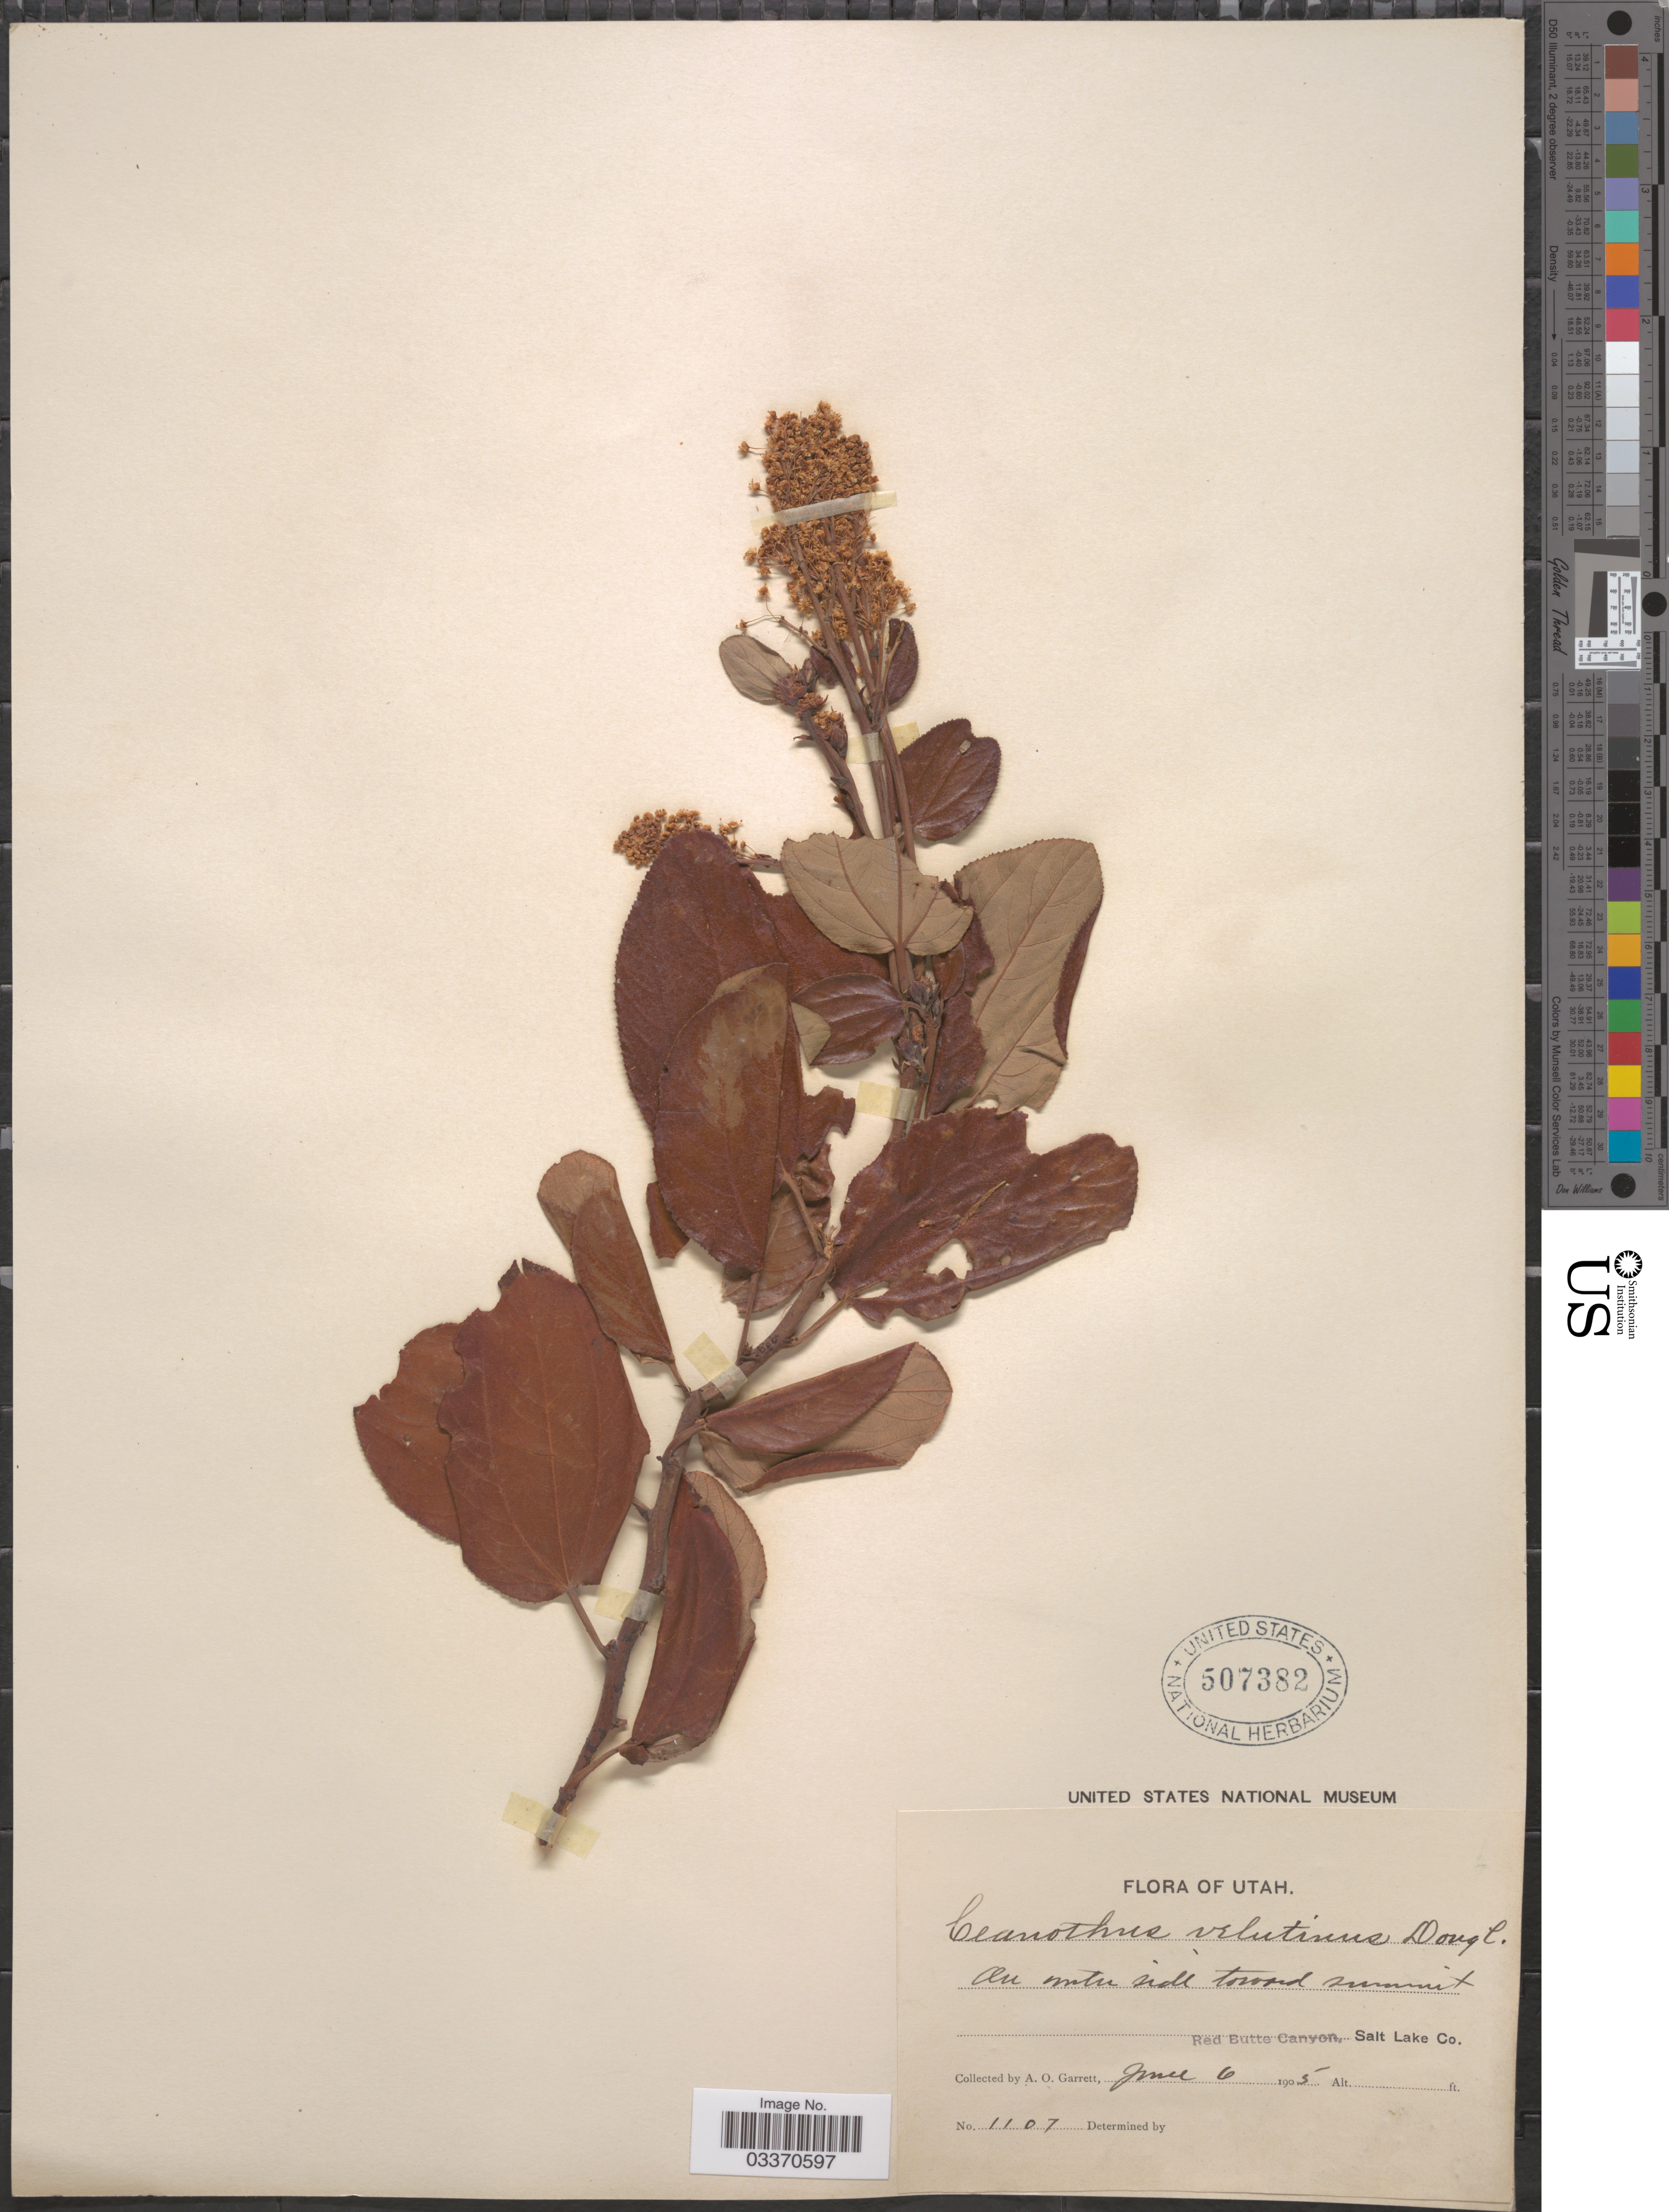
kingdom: Plantae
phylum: Tracheophyta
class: Magnoliopsida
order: Rosales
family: Rhamnaceae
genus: Ceanothus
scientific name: Ceanothus velutinus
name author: Douglas ex Hook.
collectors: A. O. Garrett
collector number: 1107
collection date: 1905-06-06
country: United States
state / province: Utah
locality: Red Butte Canyon, Salt Lake Co. On mtn side toward summit.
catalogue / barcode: US 507382